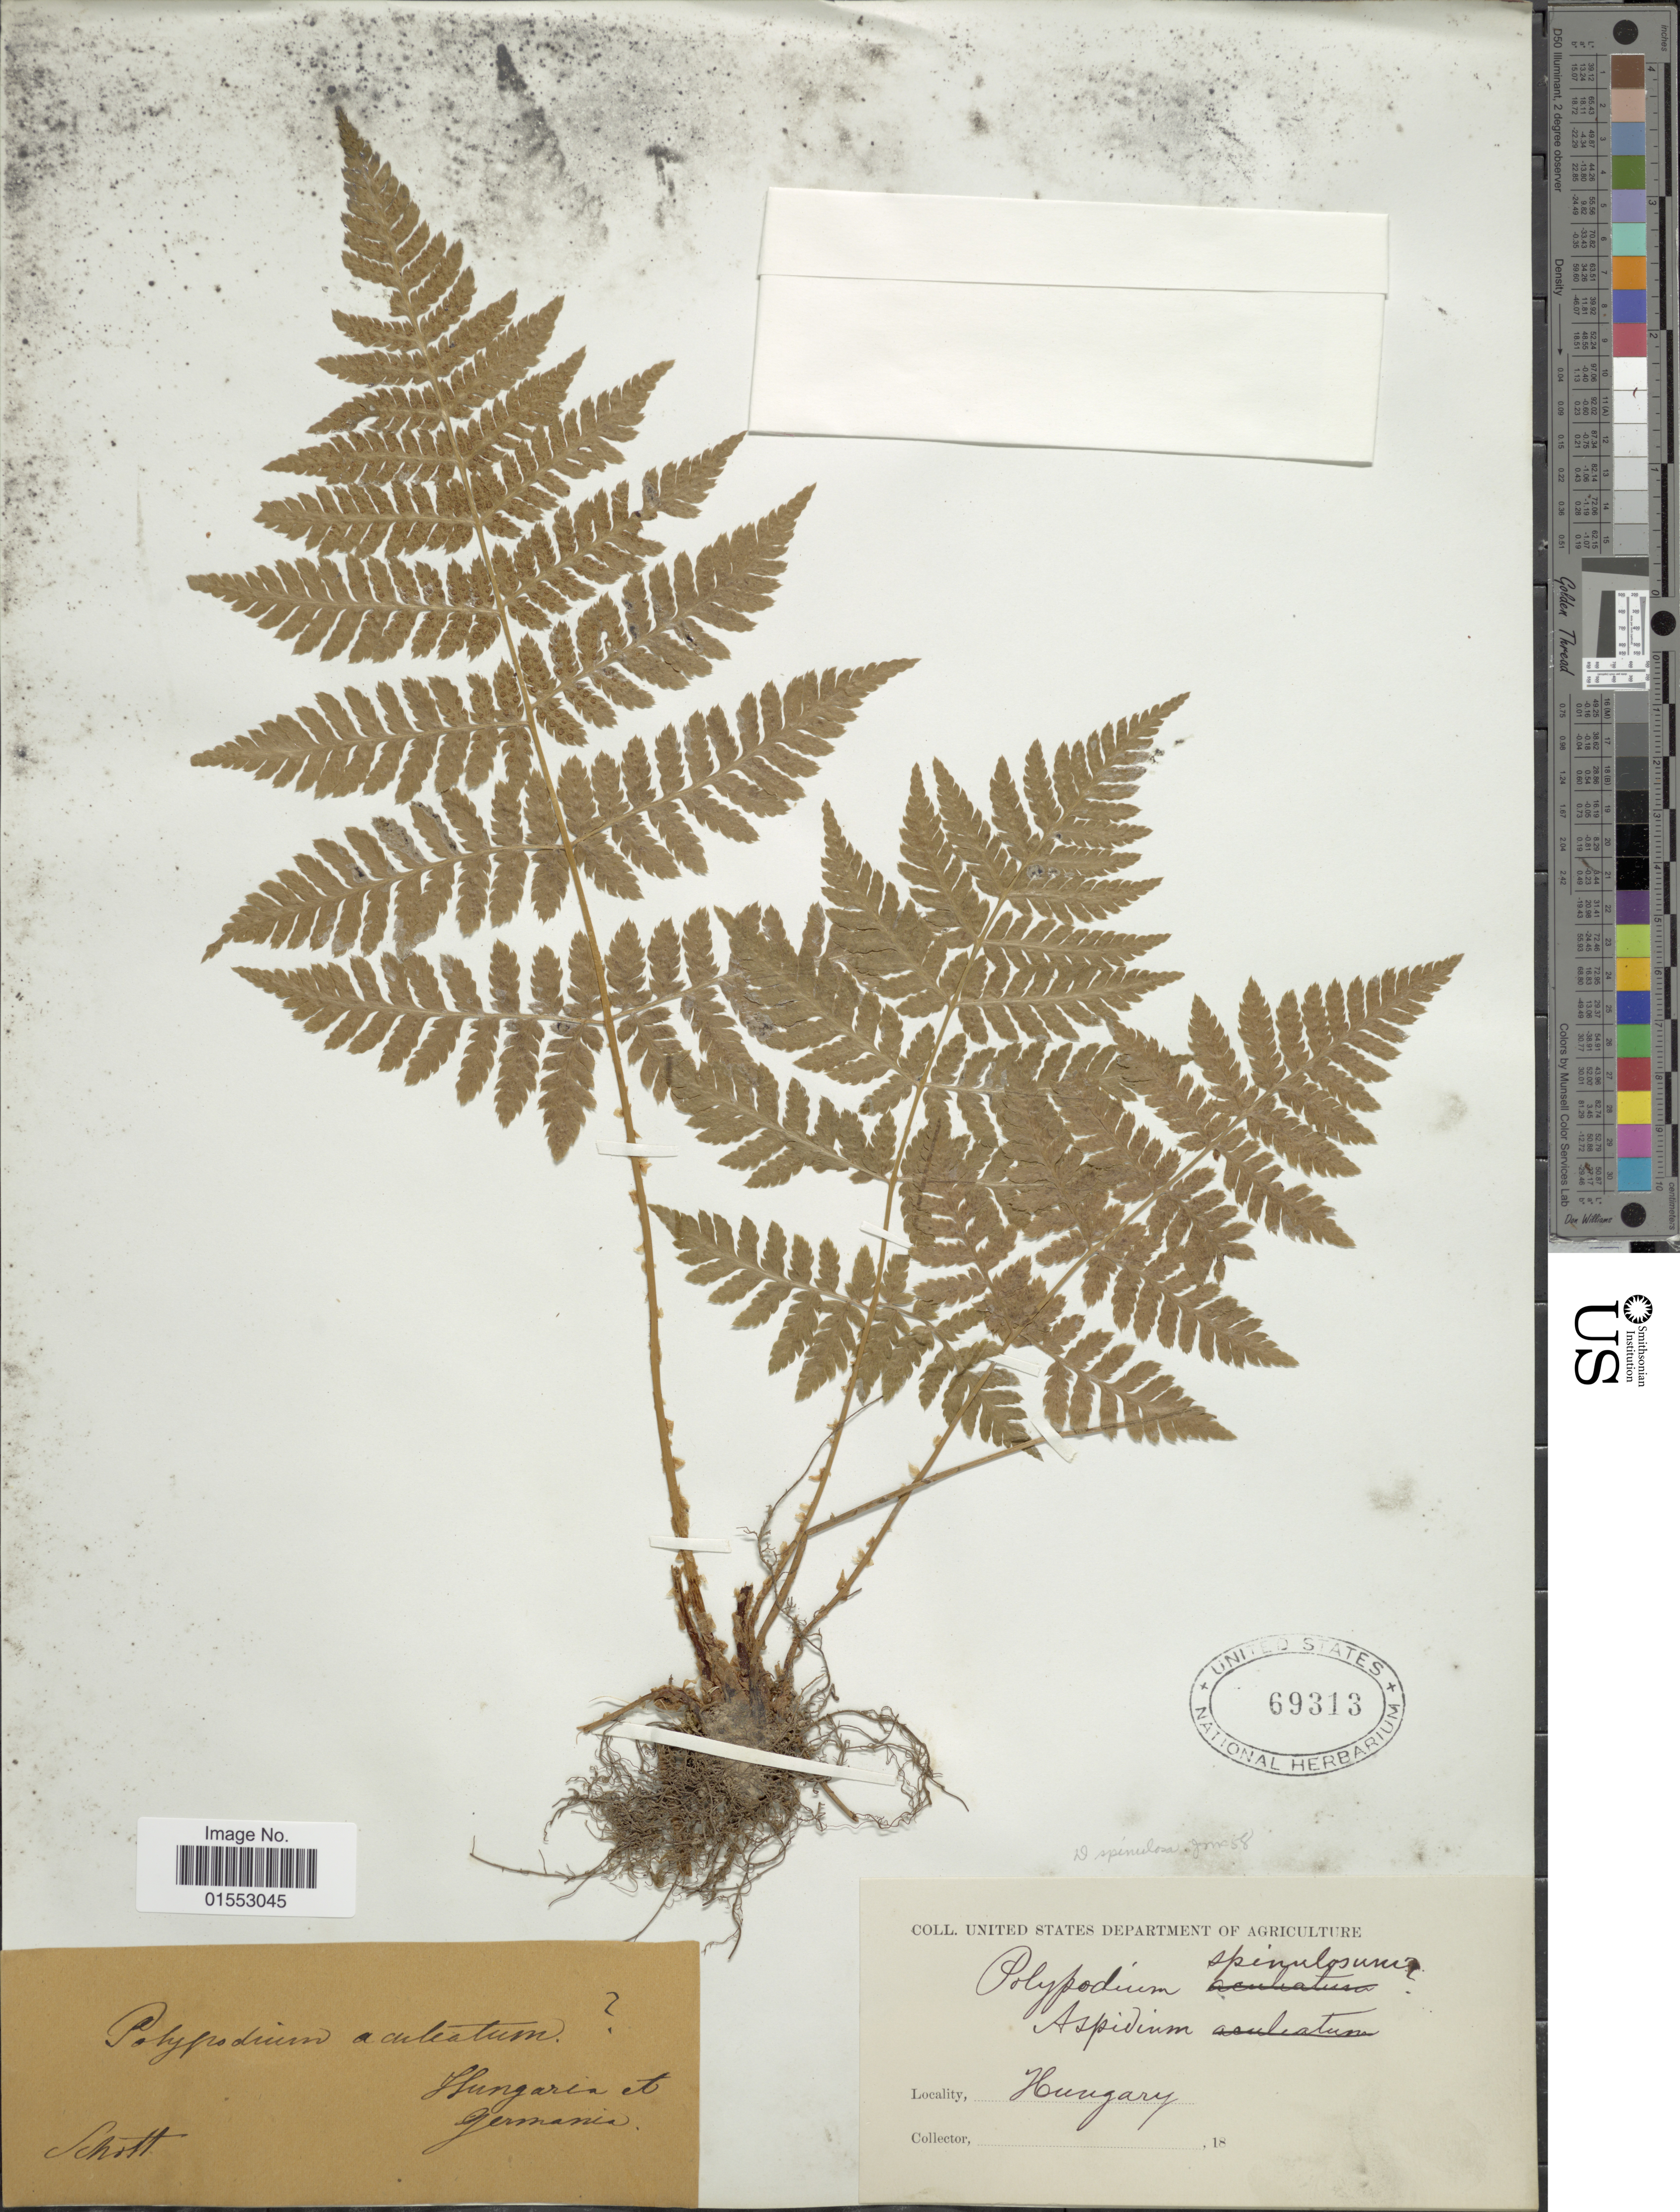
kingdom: Plantae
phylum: Tracheophyta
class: Polypodiopsida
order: Polypodiales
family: Dryopteridaceae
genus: Dryopteris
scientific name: Dryopteris carthusiana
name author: (Villars) H.P. Fuchs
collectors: Schott, --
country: Hungary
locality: Hungaria et Germania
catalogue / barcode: US 69313